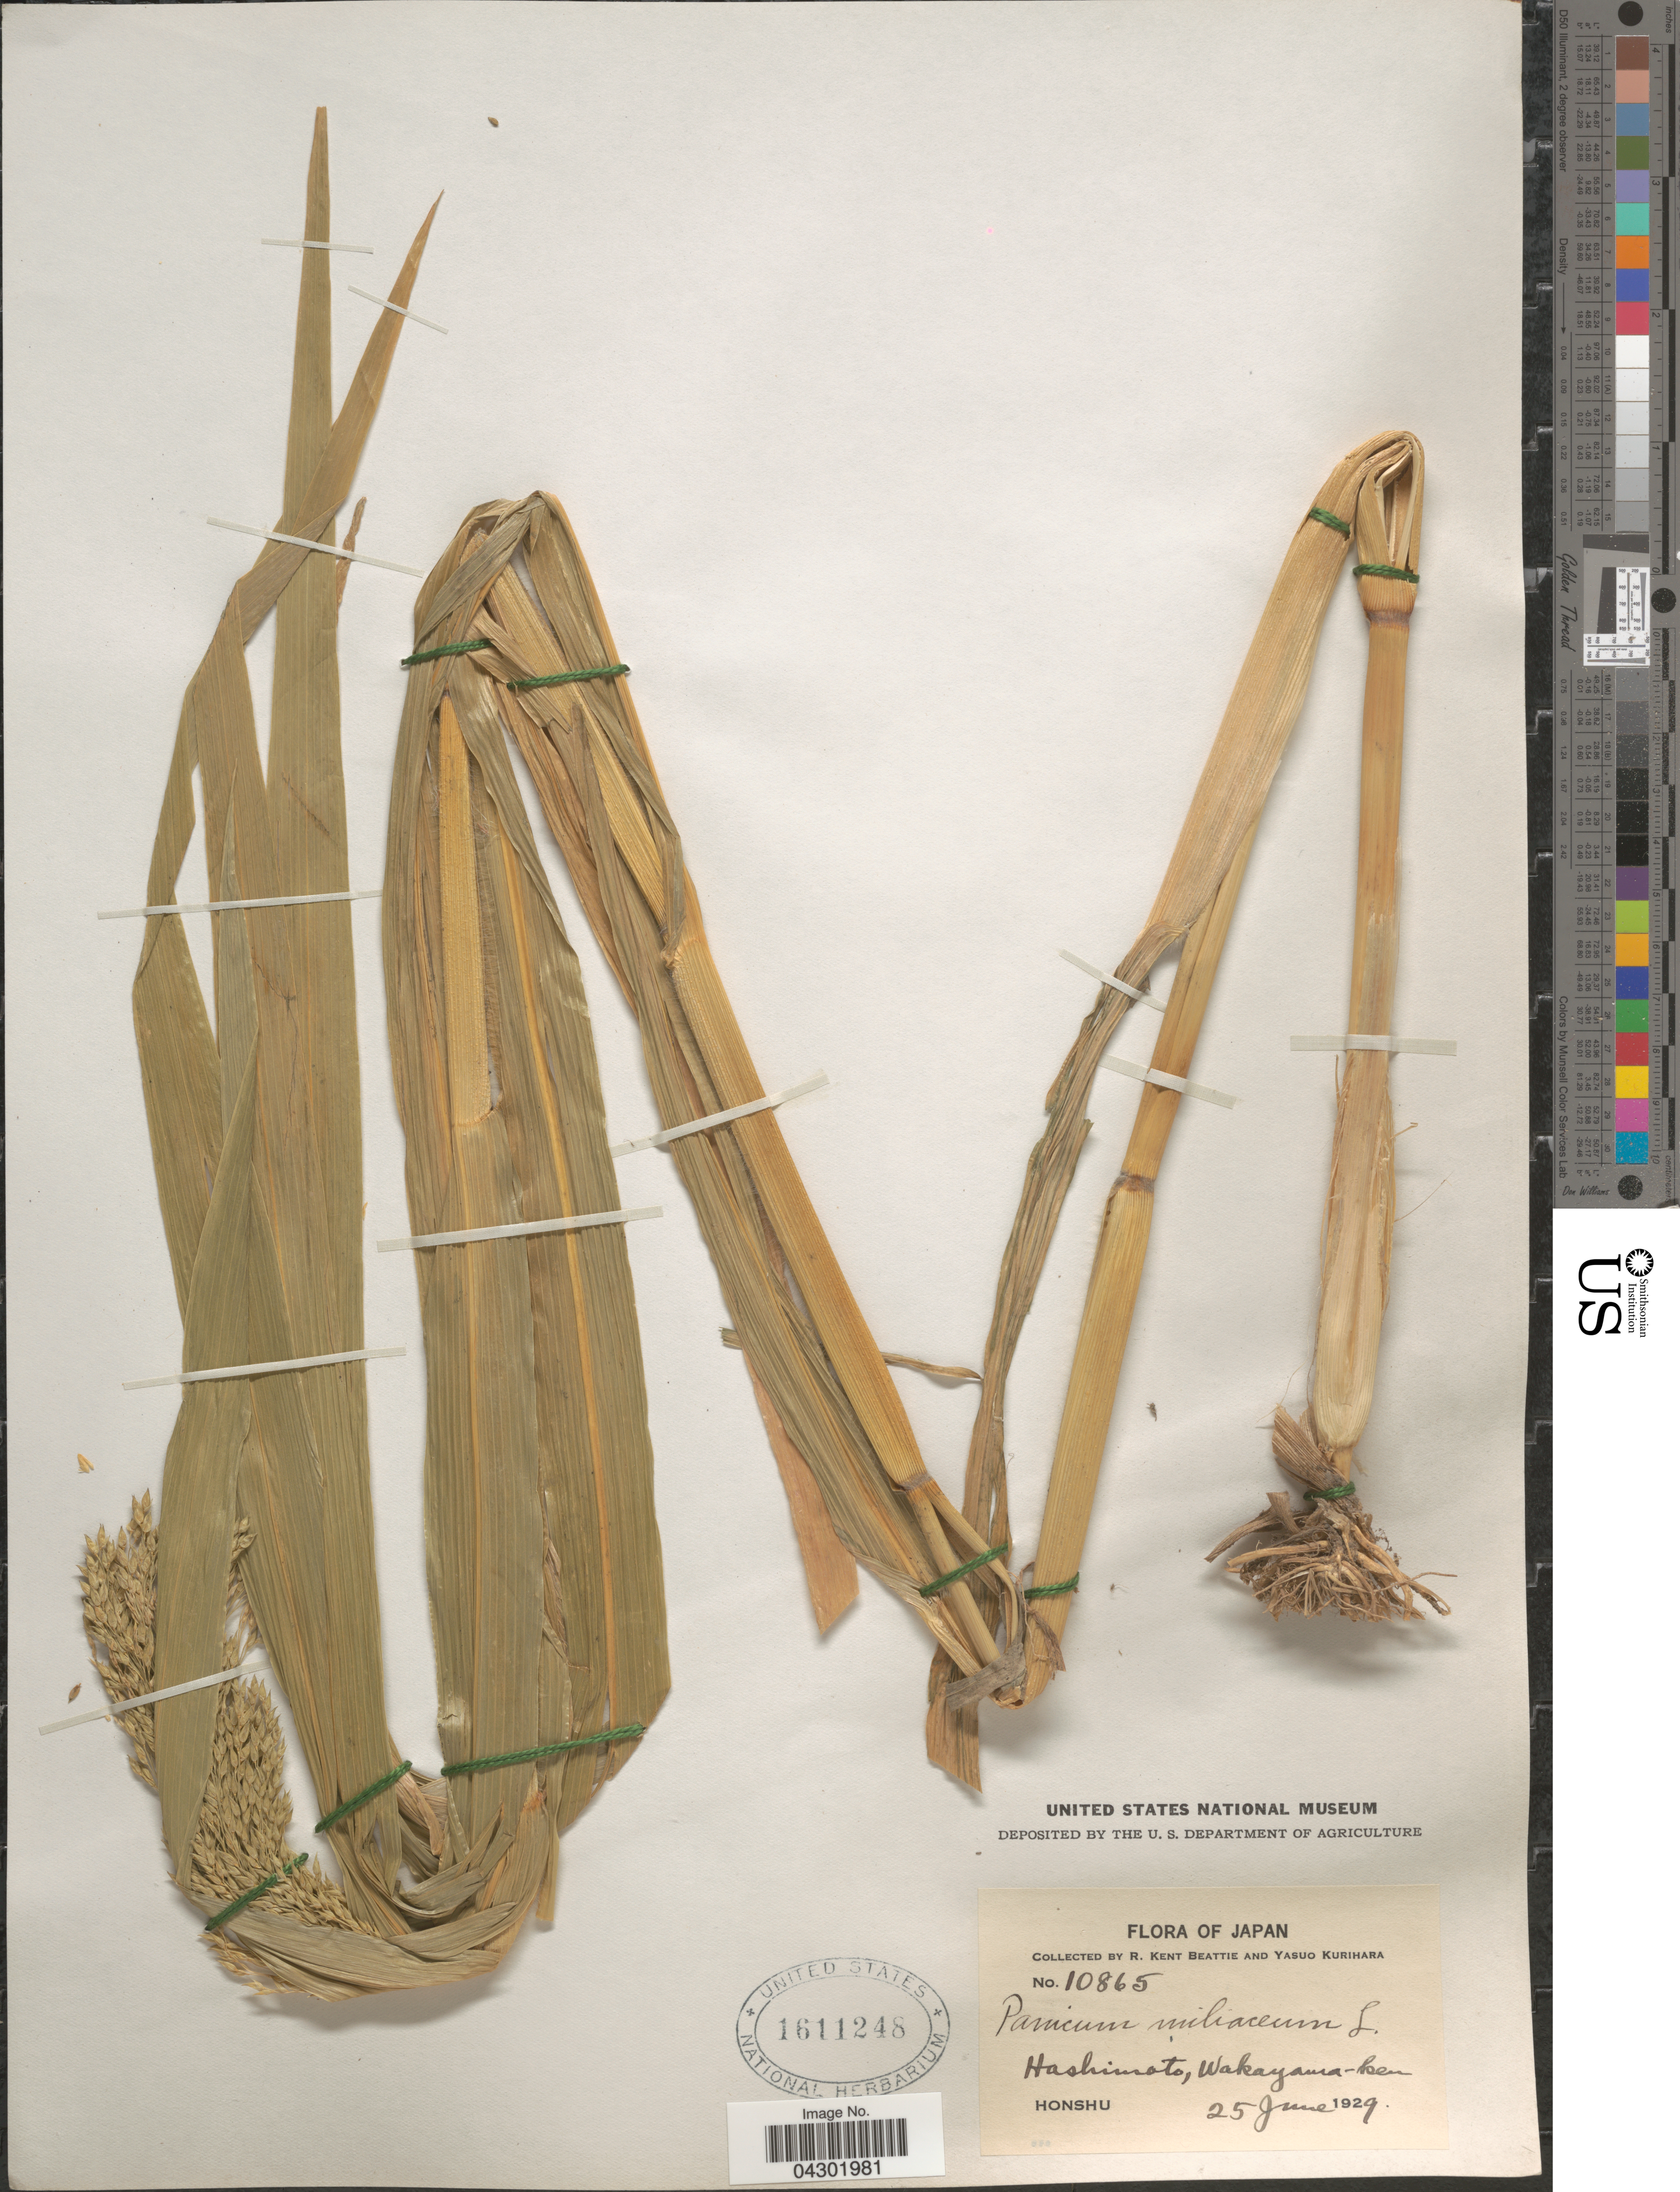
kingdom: Plantae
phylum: Tracheophyta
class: Liliopsida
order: Poales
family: Poaceae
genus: Panicum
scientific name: Panicum miliaceum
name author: L.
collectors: R. K. Beattie & Y. Kurihara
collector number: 10865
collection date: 1929-06-25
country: Japan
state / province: Wakayama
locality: Hashimoto, Wakayama-ken. Honshu.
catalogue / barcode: US 1611248